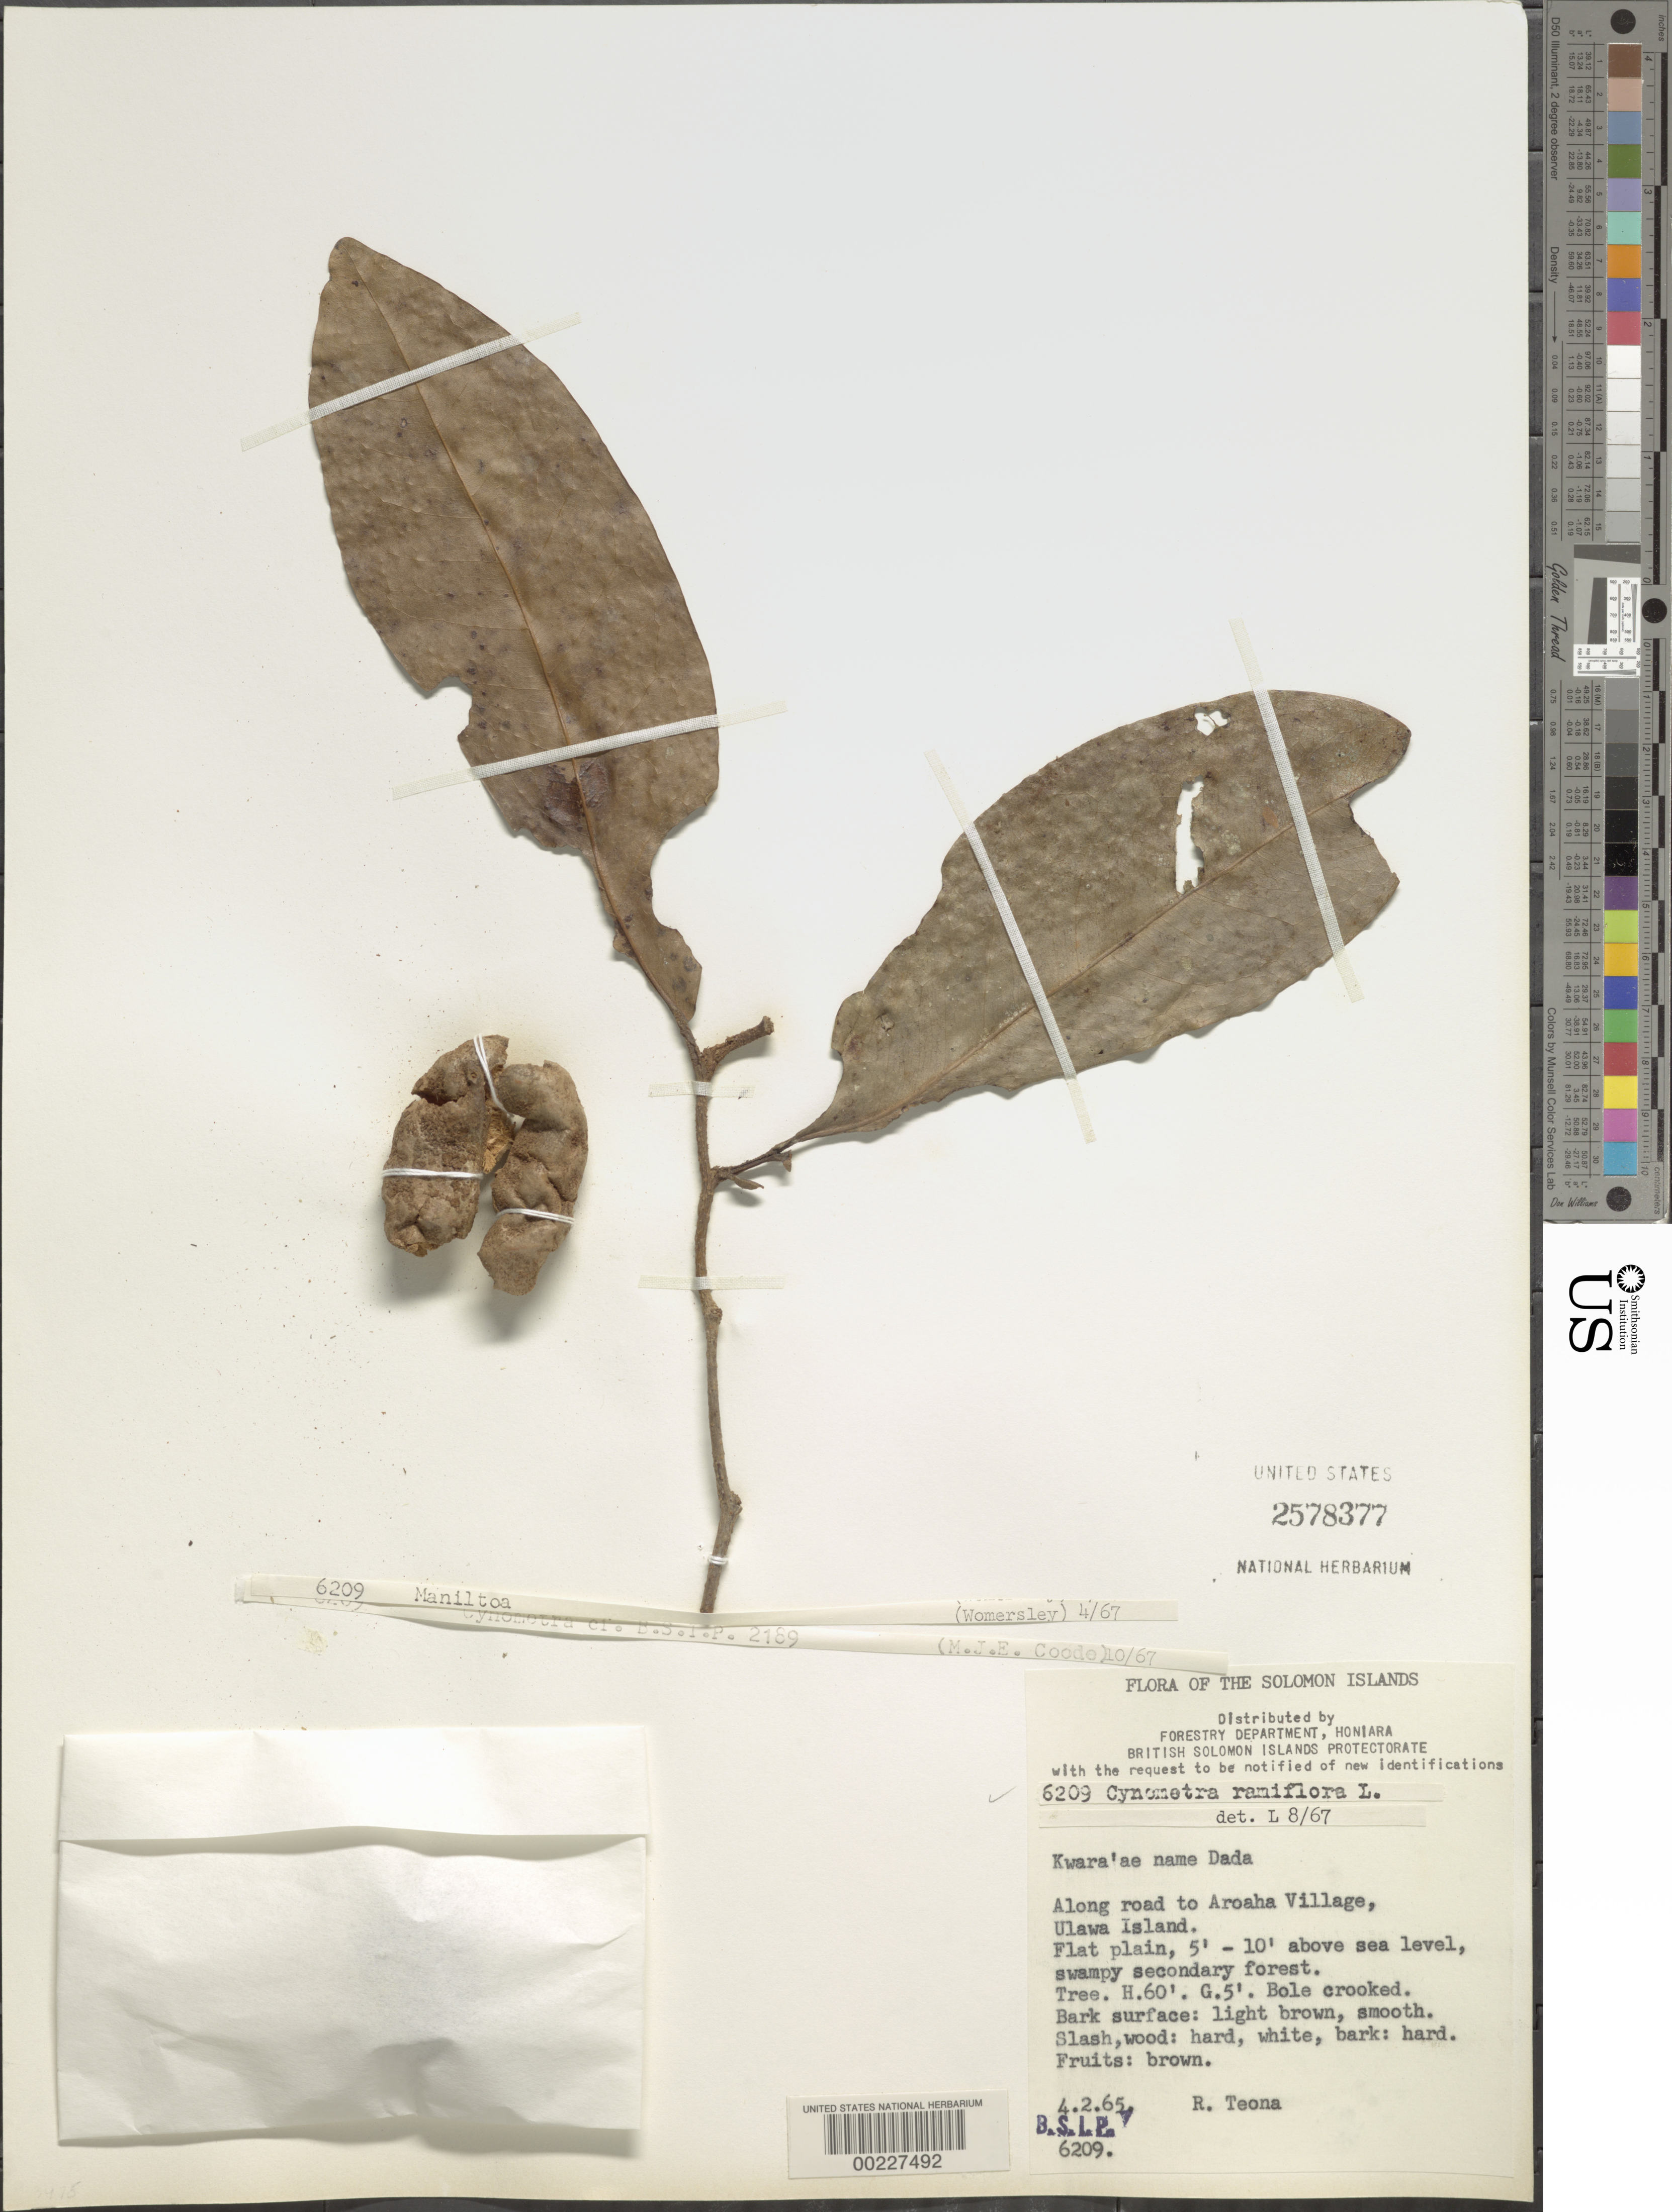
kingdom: Plantae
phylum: Tracheophyta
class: Magnoliopsida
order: Fabales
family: Fabaceae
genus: Cynometra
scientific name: Cynometra ramiflora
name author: L.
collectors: R. Teona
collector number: B.s.l.p. 6209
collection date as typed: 04 Feb 1965 or 02 Apr 1965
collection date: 1965-02-04 or 1965-04-02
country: Solomon Islands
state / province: Makira-Ulawa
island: Ulawa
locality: Along road to aroaha village, ulawa island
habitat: Flat plain, swampy secondary forest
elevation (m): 2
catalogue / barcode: US 2578377